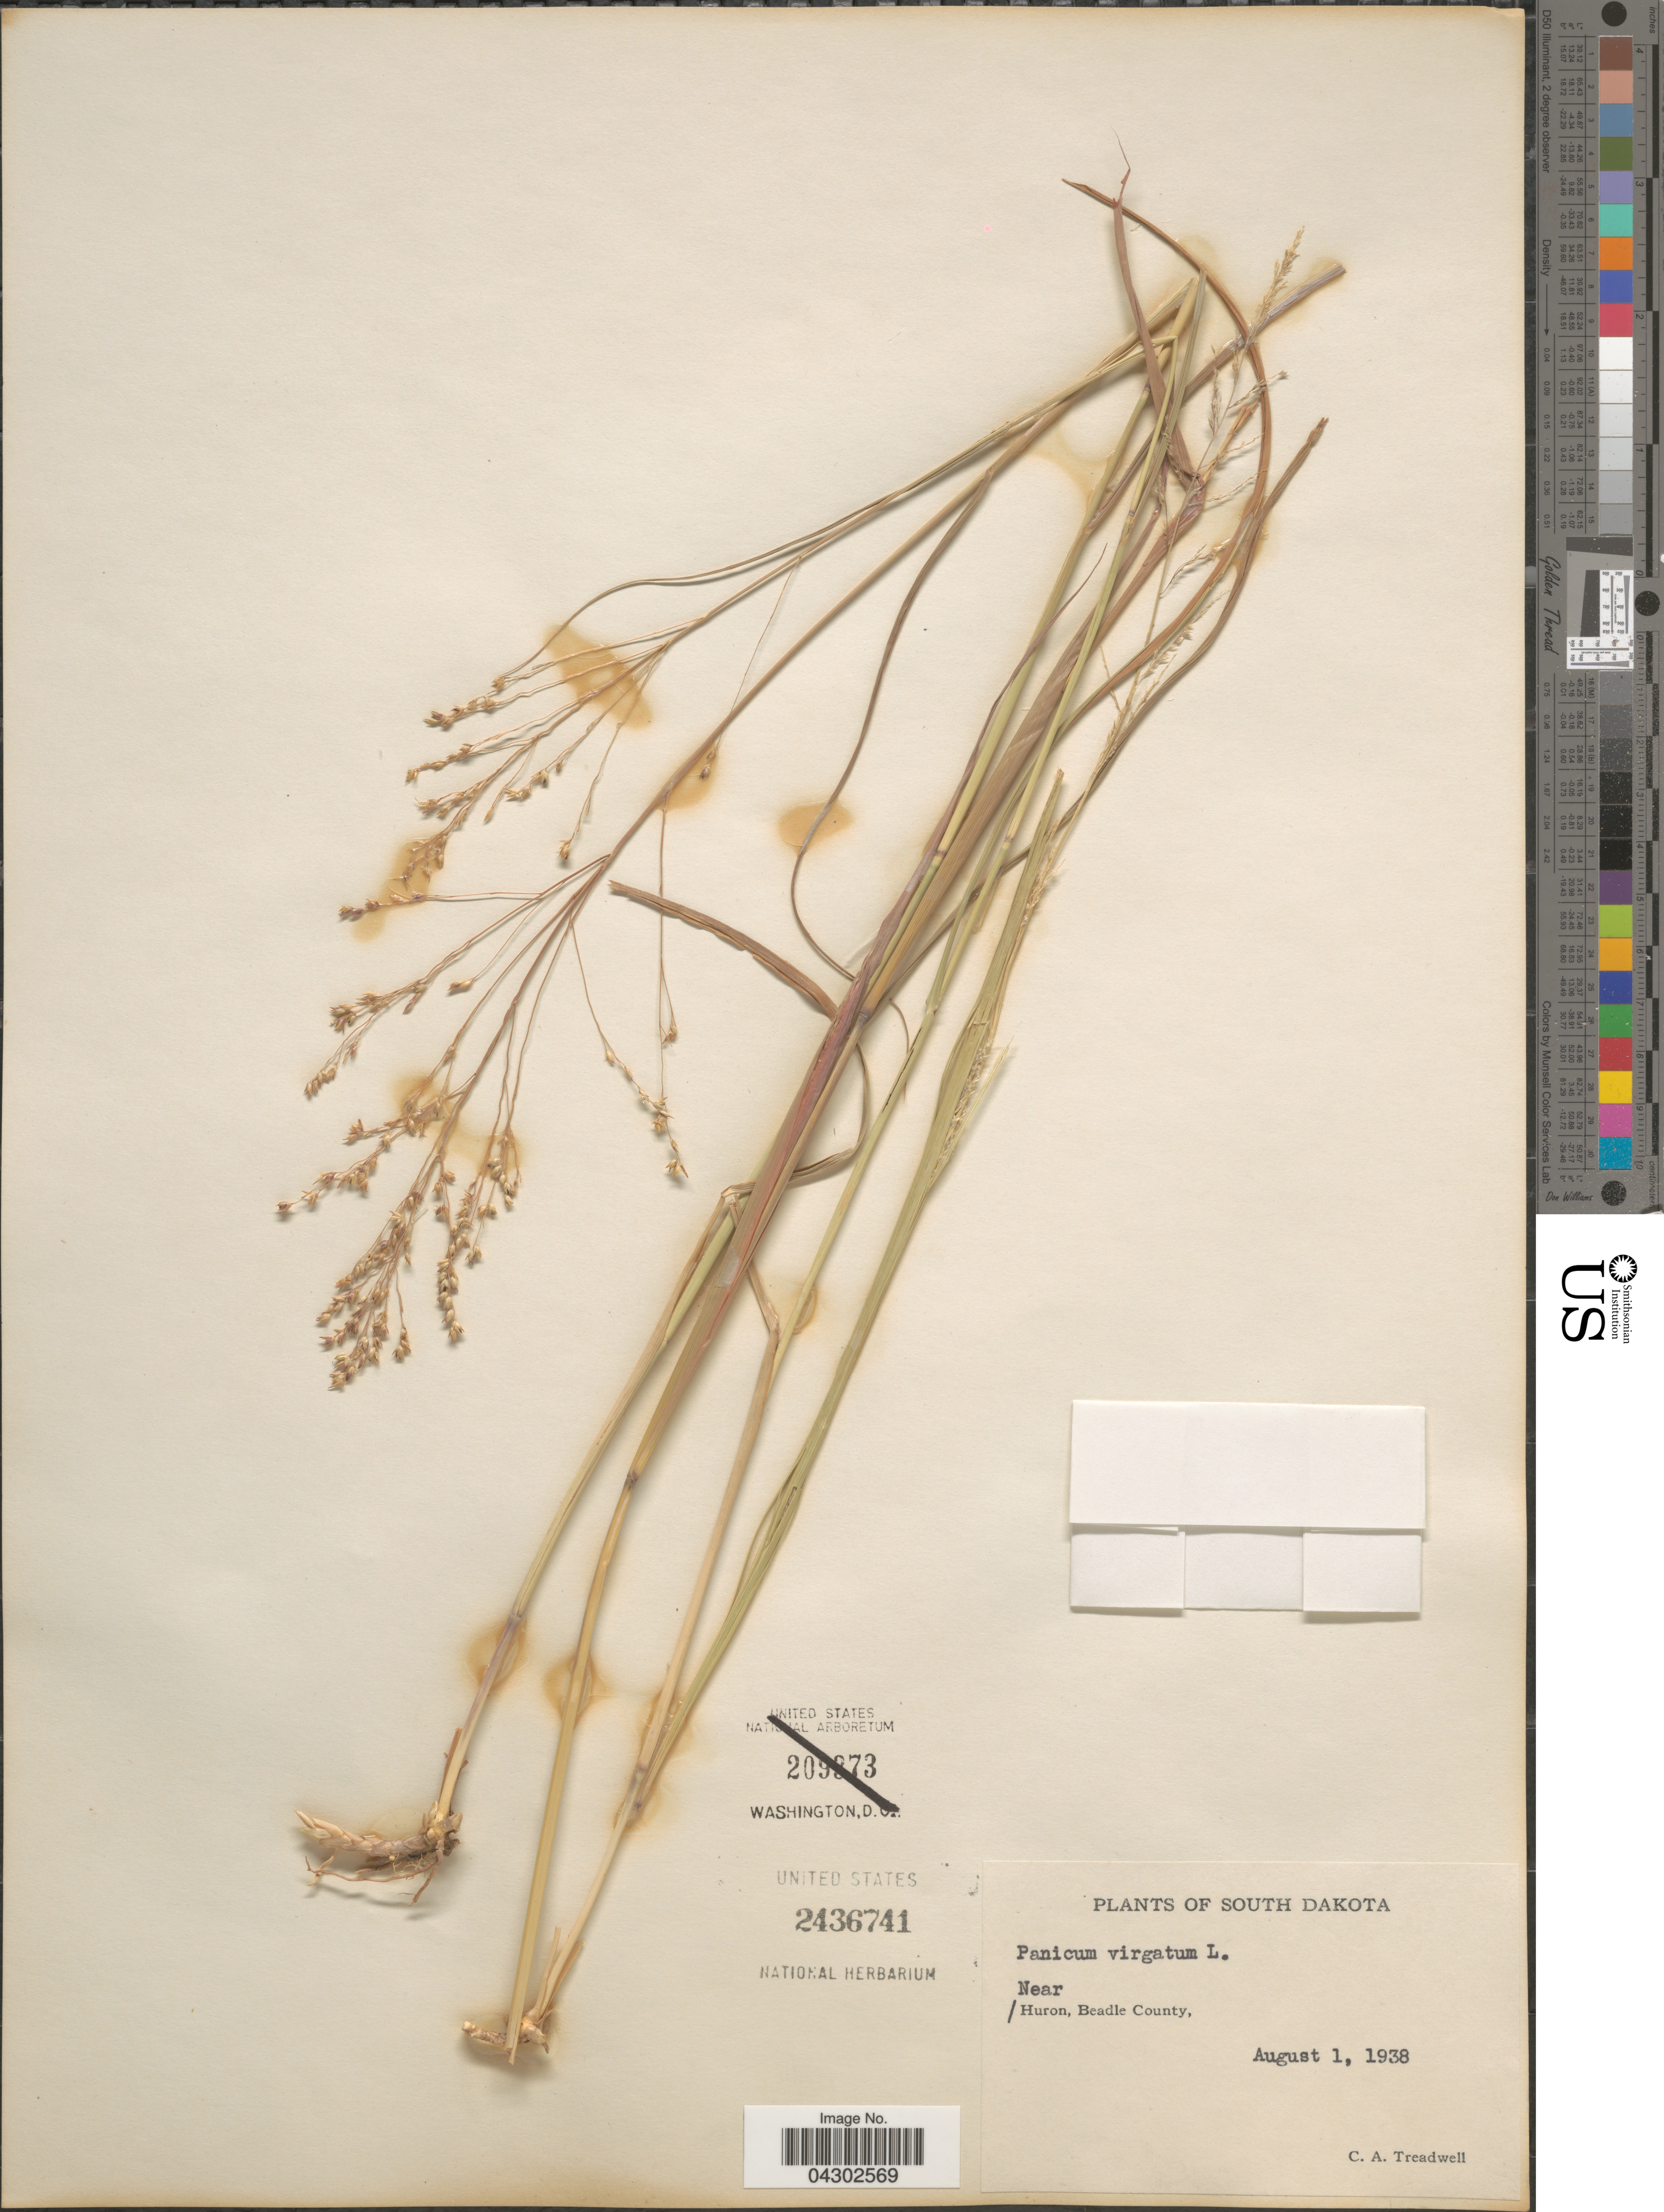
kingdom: Plantae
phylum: Tracheophyta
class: Liliopsida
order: Poales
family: Poaceae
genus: Panicum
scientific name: Panicum virgatum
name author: L.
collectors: C. Treadwell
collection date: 1938-08-01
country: United States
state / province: South Dakota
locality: Near Huron, Beadle County.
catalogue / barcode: US 2436741